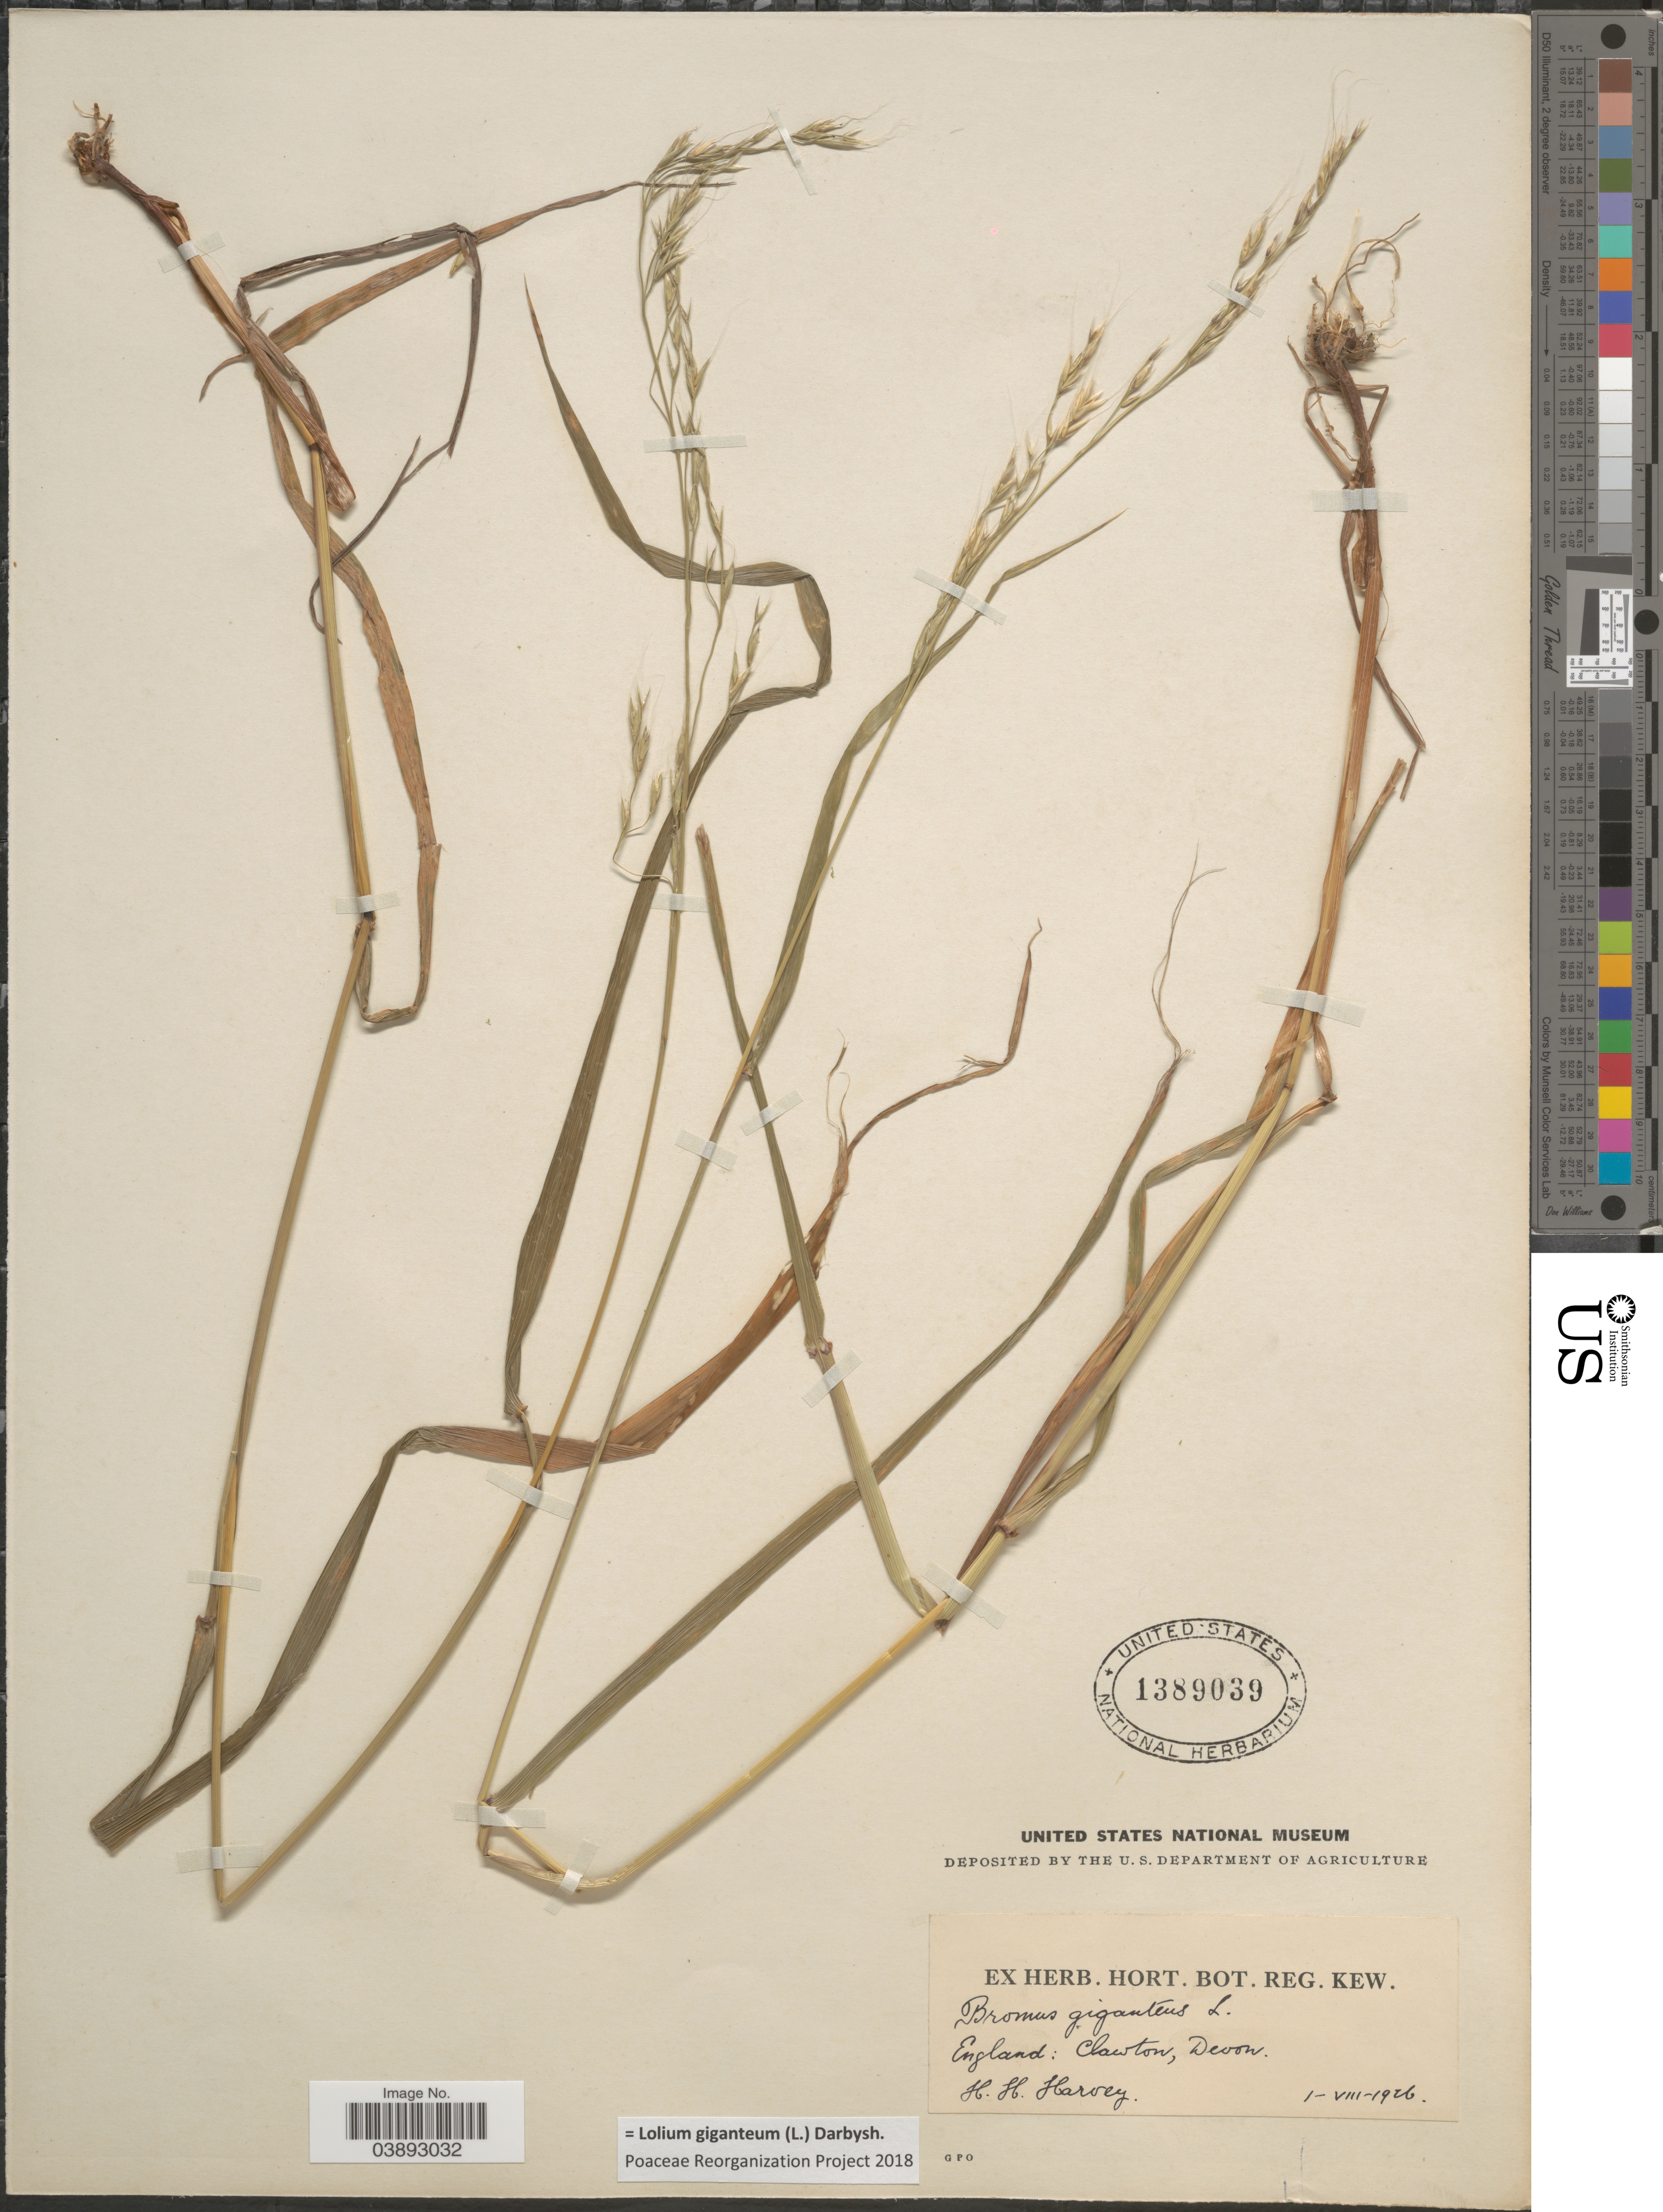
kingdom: Plantae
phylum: Tracheophyta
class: Liliopsida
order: Poales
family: Poaceae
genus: Lolium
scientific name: Lolium giganteum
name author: (L.) Darbysh.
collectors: H. Harvey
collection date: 1926-08-01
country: United Kingdom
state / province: England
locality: Clawton, Devon.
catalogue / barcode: US 1389039